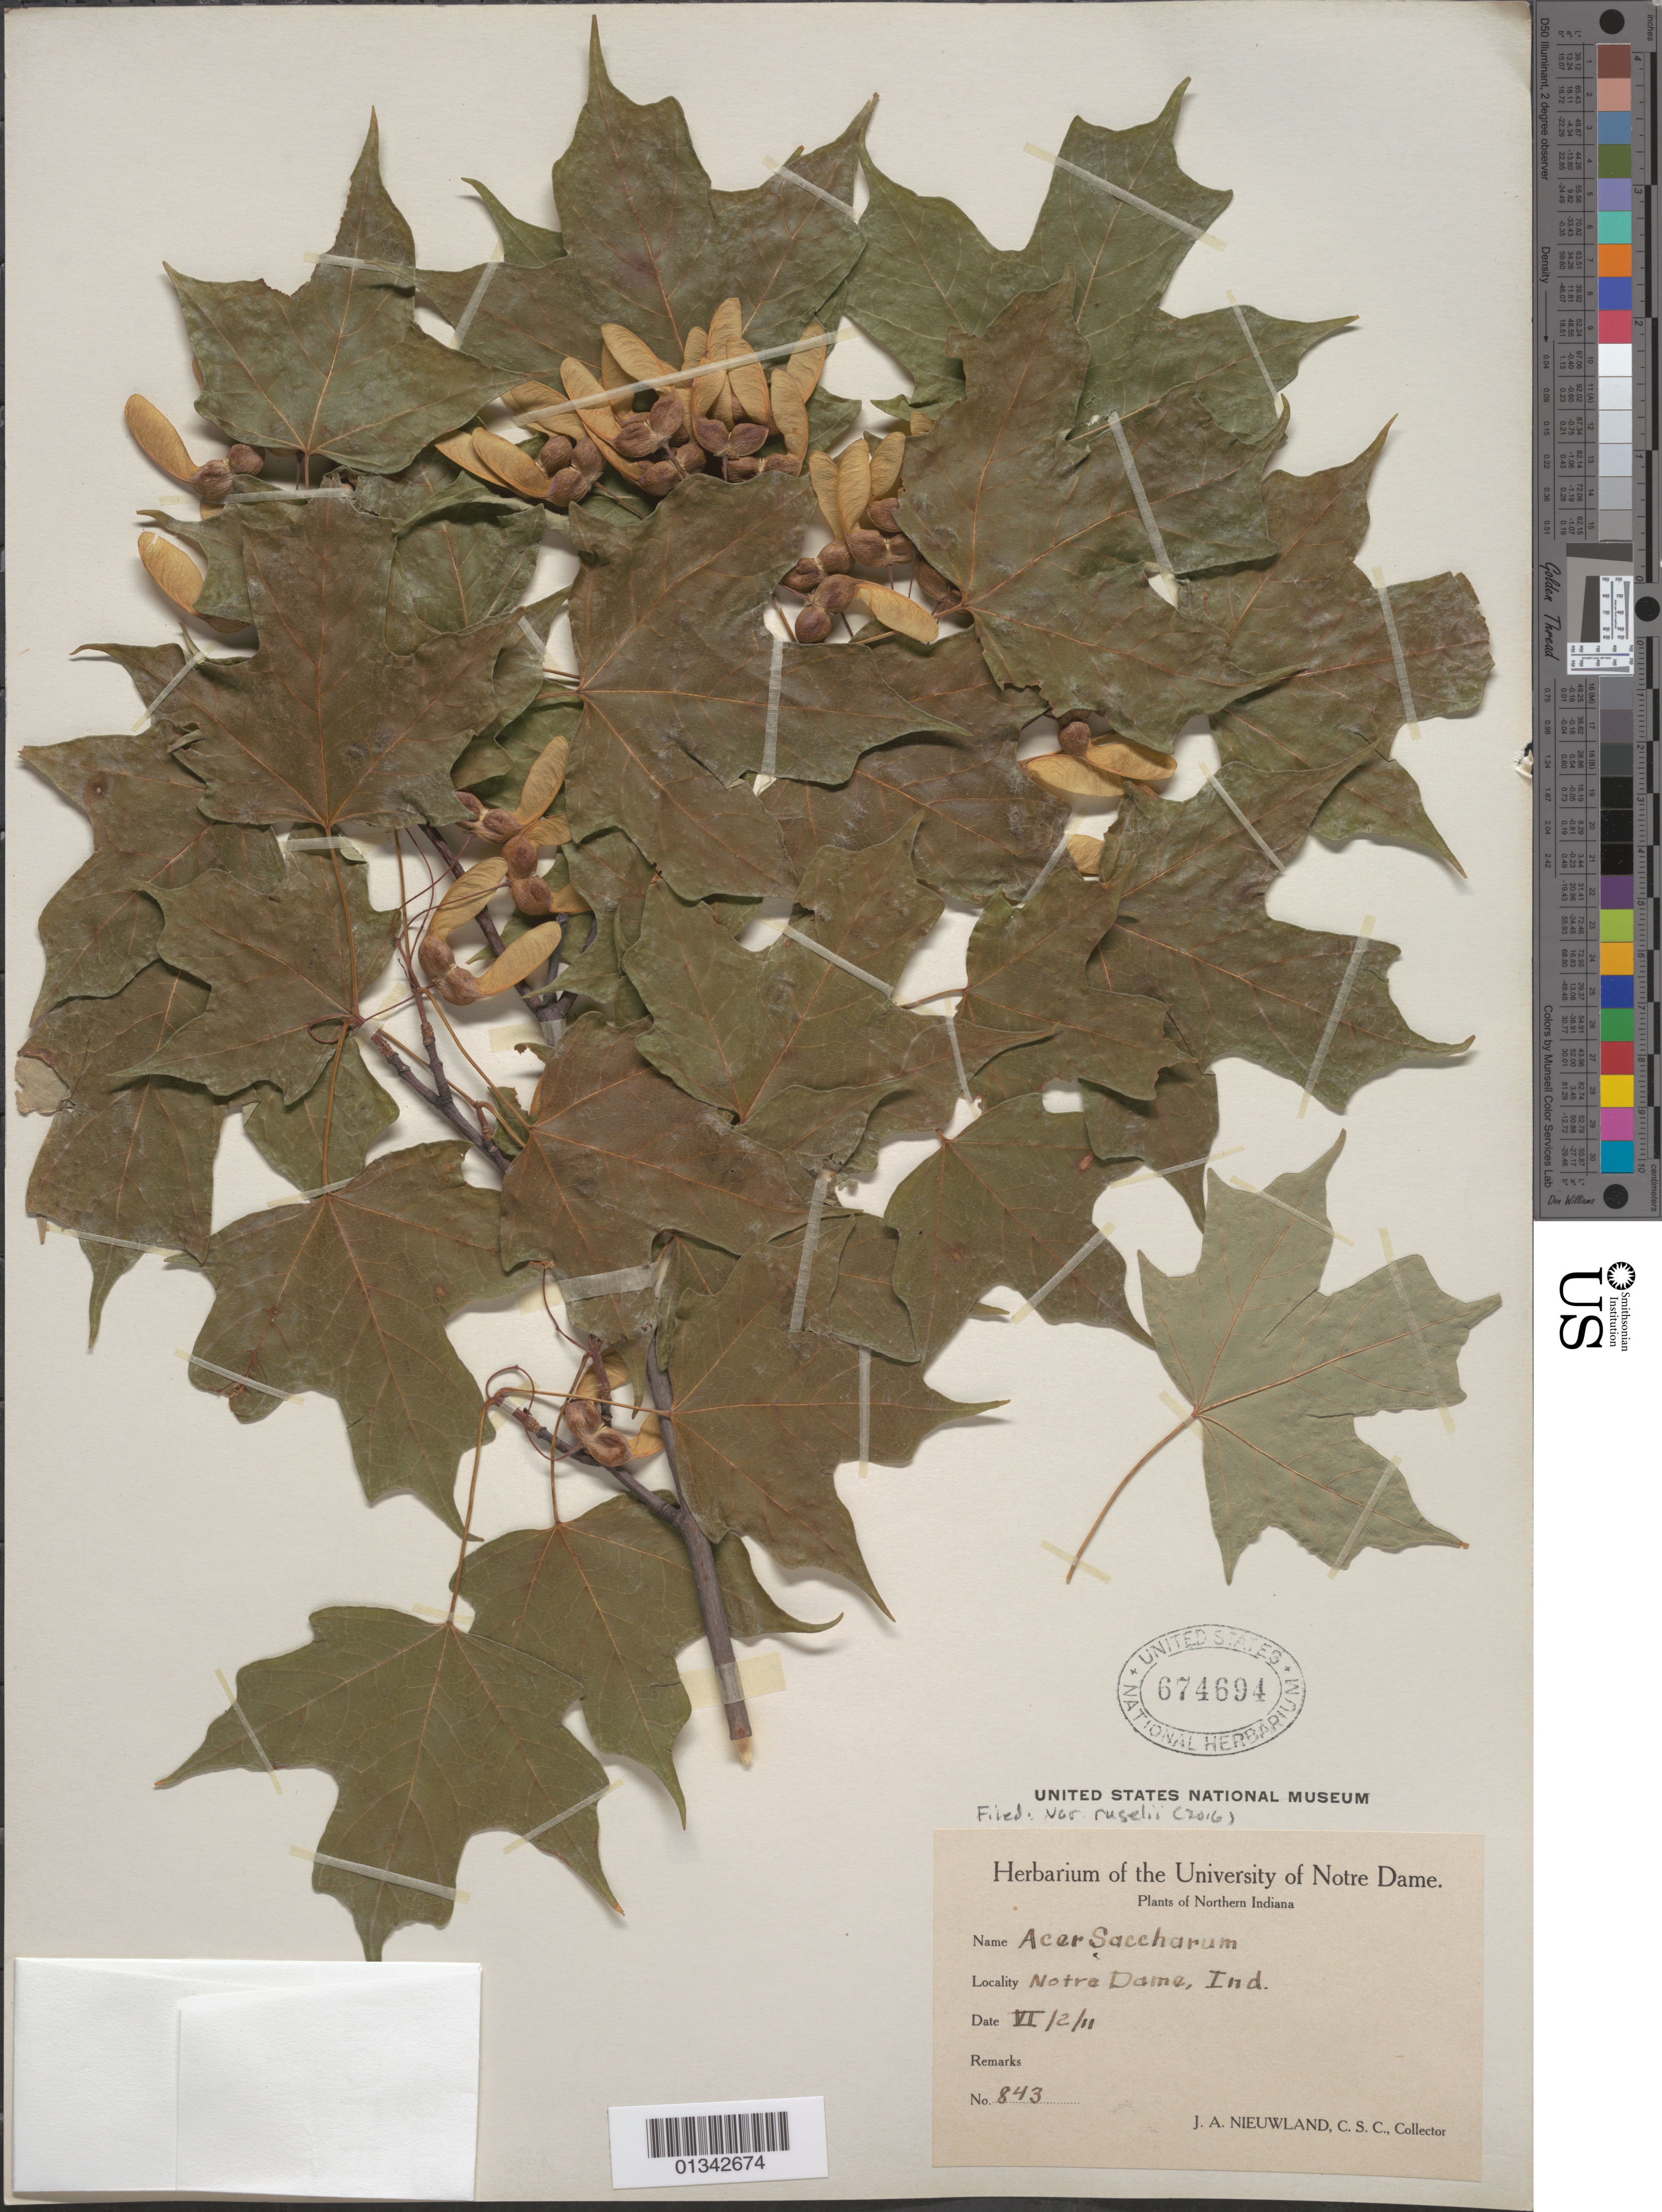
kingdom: Plantae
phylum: Tracheophyta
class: Magnoliopsida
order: Sapindales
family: Sapindaceae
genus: Acer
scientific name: Acer saccharum var. rugelii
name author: (Pax) Rehder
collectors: J. A. Nieuwland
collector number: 843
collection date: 1911-06-02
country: United States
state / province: Indiana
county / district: St. Joseph County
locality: Notre Dame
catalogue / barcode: US 674694